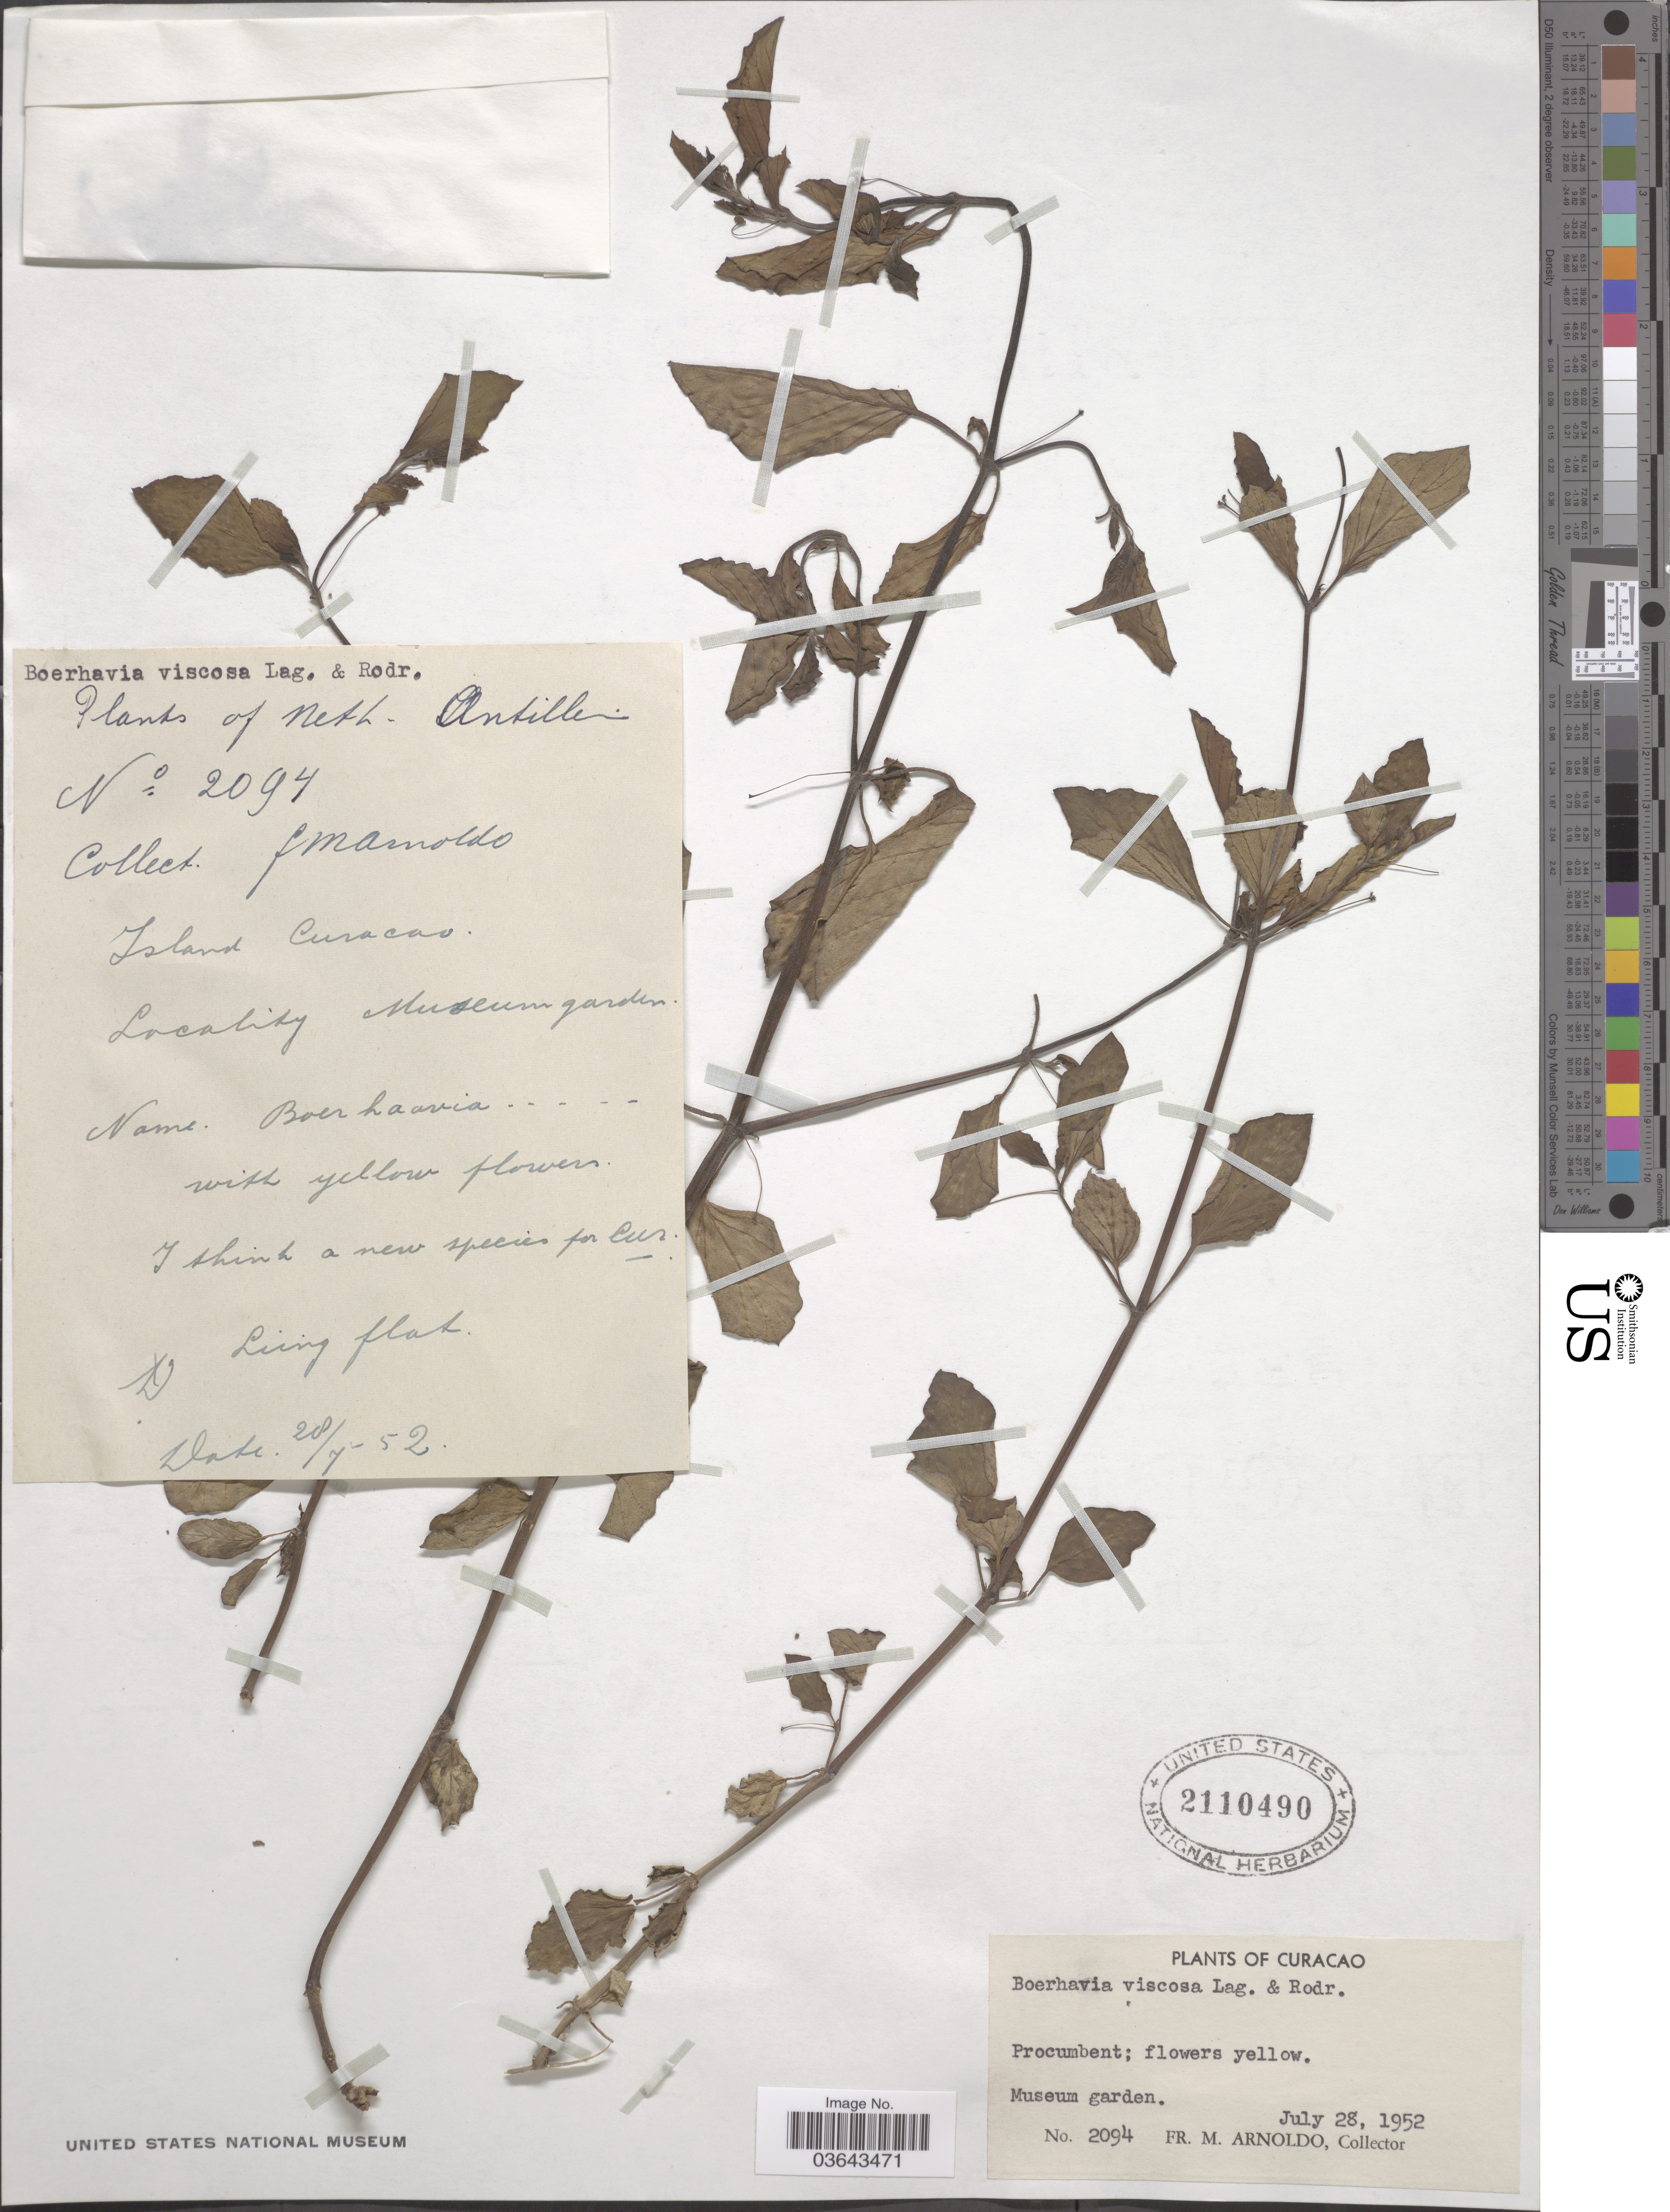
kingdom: Plantae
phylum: Tracheophyta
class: Magnoliopsida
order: Caryophyllales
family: Nyctaginaceae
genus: Boerhavia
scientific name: Boerhavia viscosa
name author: Lag. & Rodr.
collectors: N. Arnoldo-Broeders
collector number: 2094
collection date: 1952-07-28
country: Curaçao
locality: Netg. Antillen. Museum garden.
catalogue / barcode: US 2110490